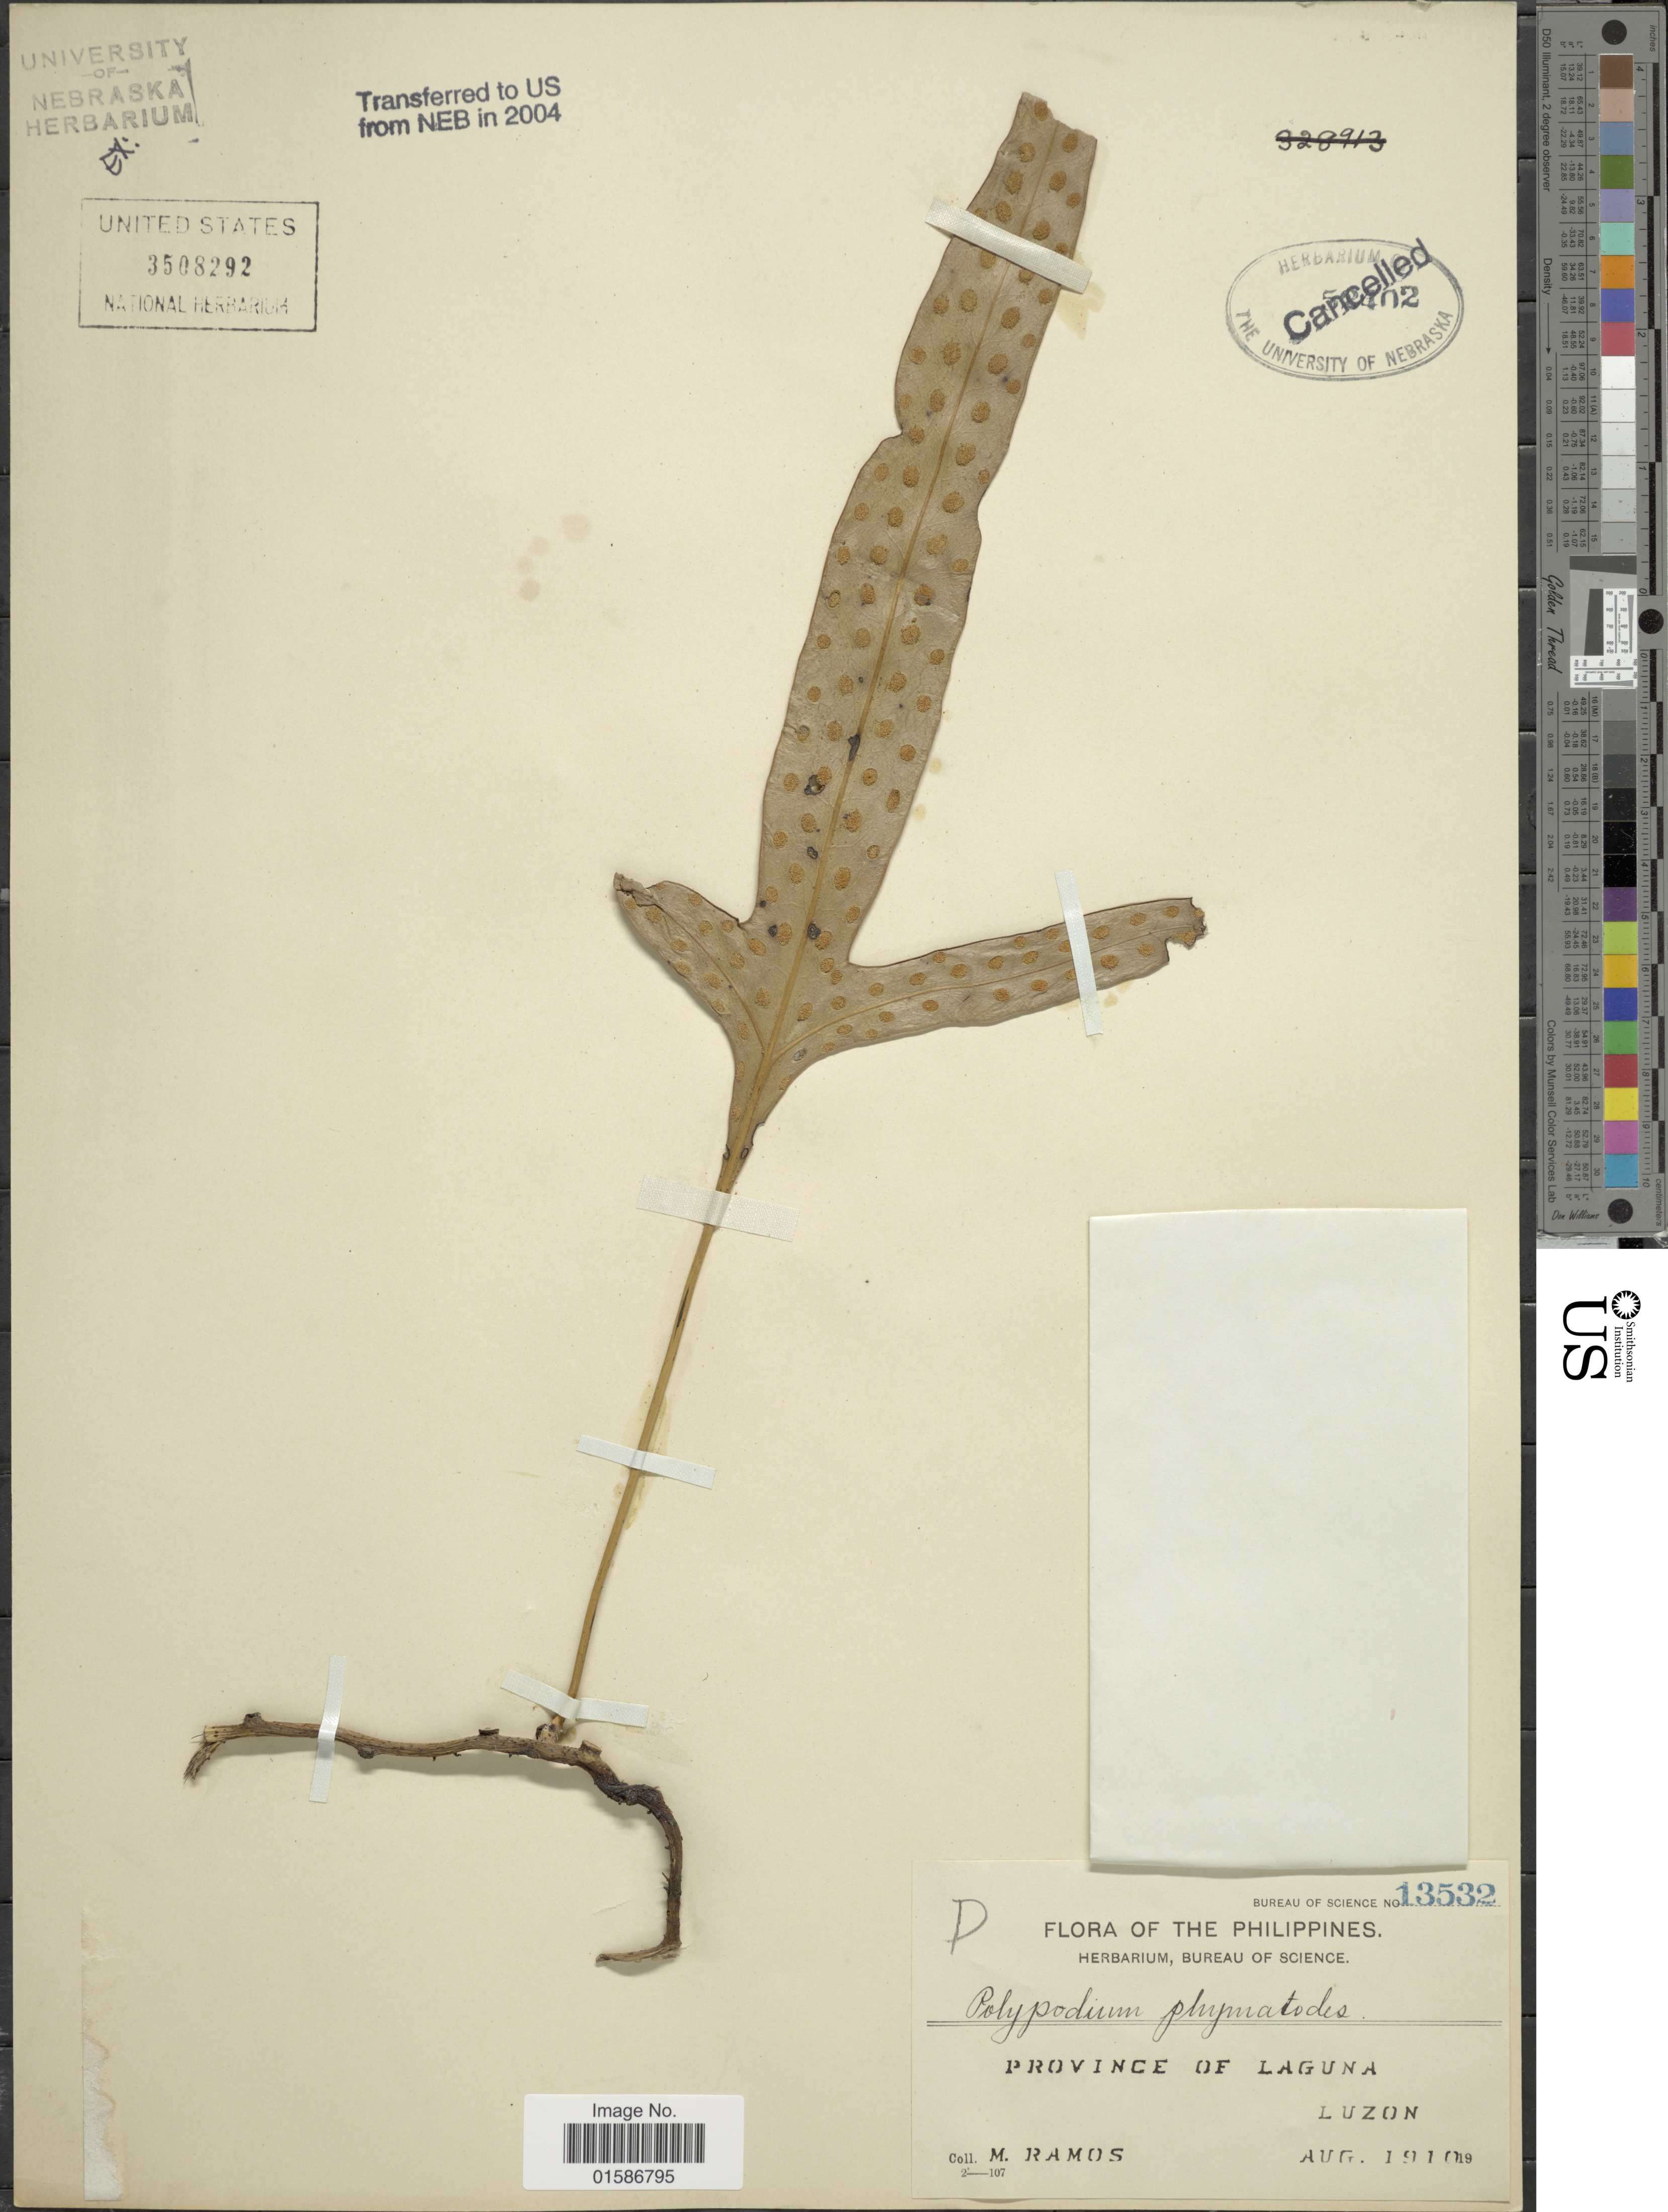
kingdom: Plantae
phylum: Tracheophyta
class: Polypodiopsida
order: Polypodiales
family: Polypodiaceae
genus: Microsorum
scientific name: Microsorum scolopendria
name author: (Burm. f.) Copel.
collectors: M. Ramos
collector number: Bureau of Science 13532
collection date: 1910-08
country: Philippines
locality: Province of Laguna, Luzon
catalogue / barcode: US 3508292